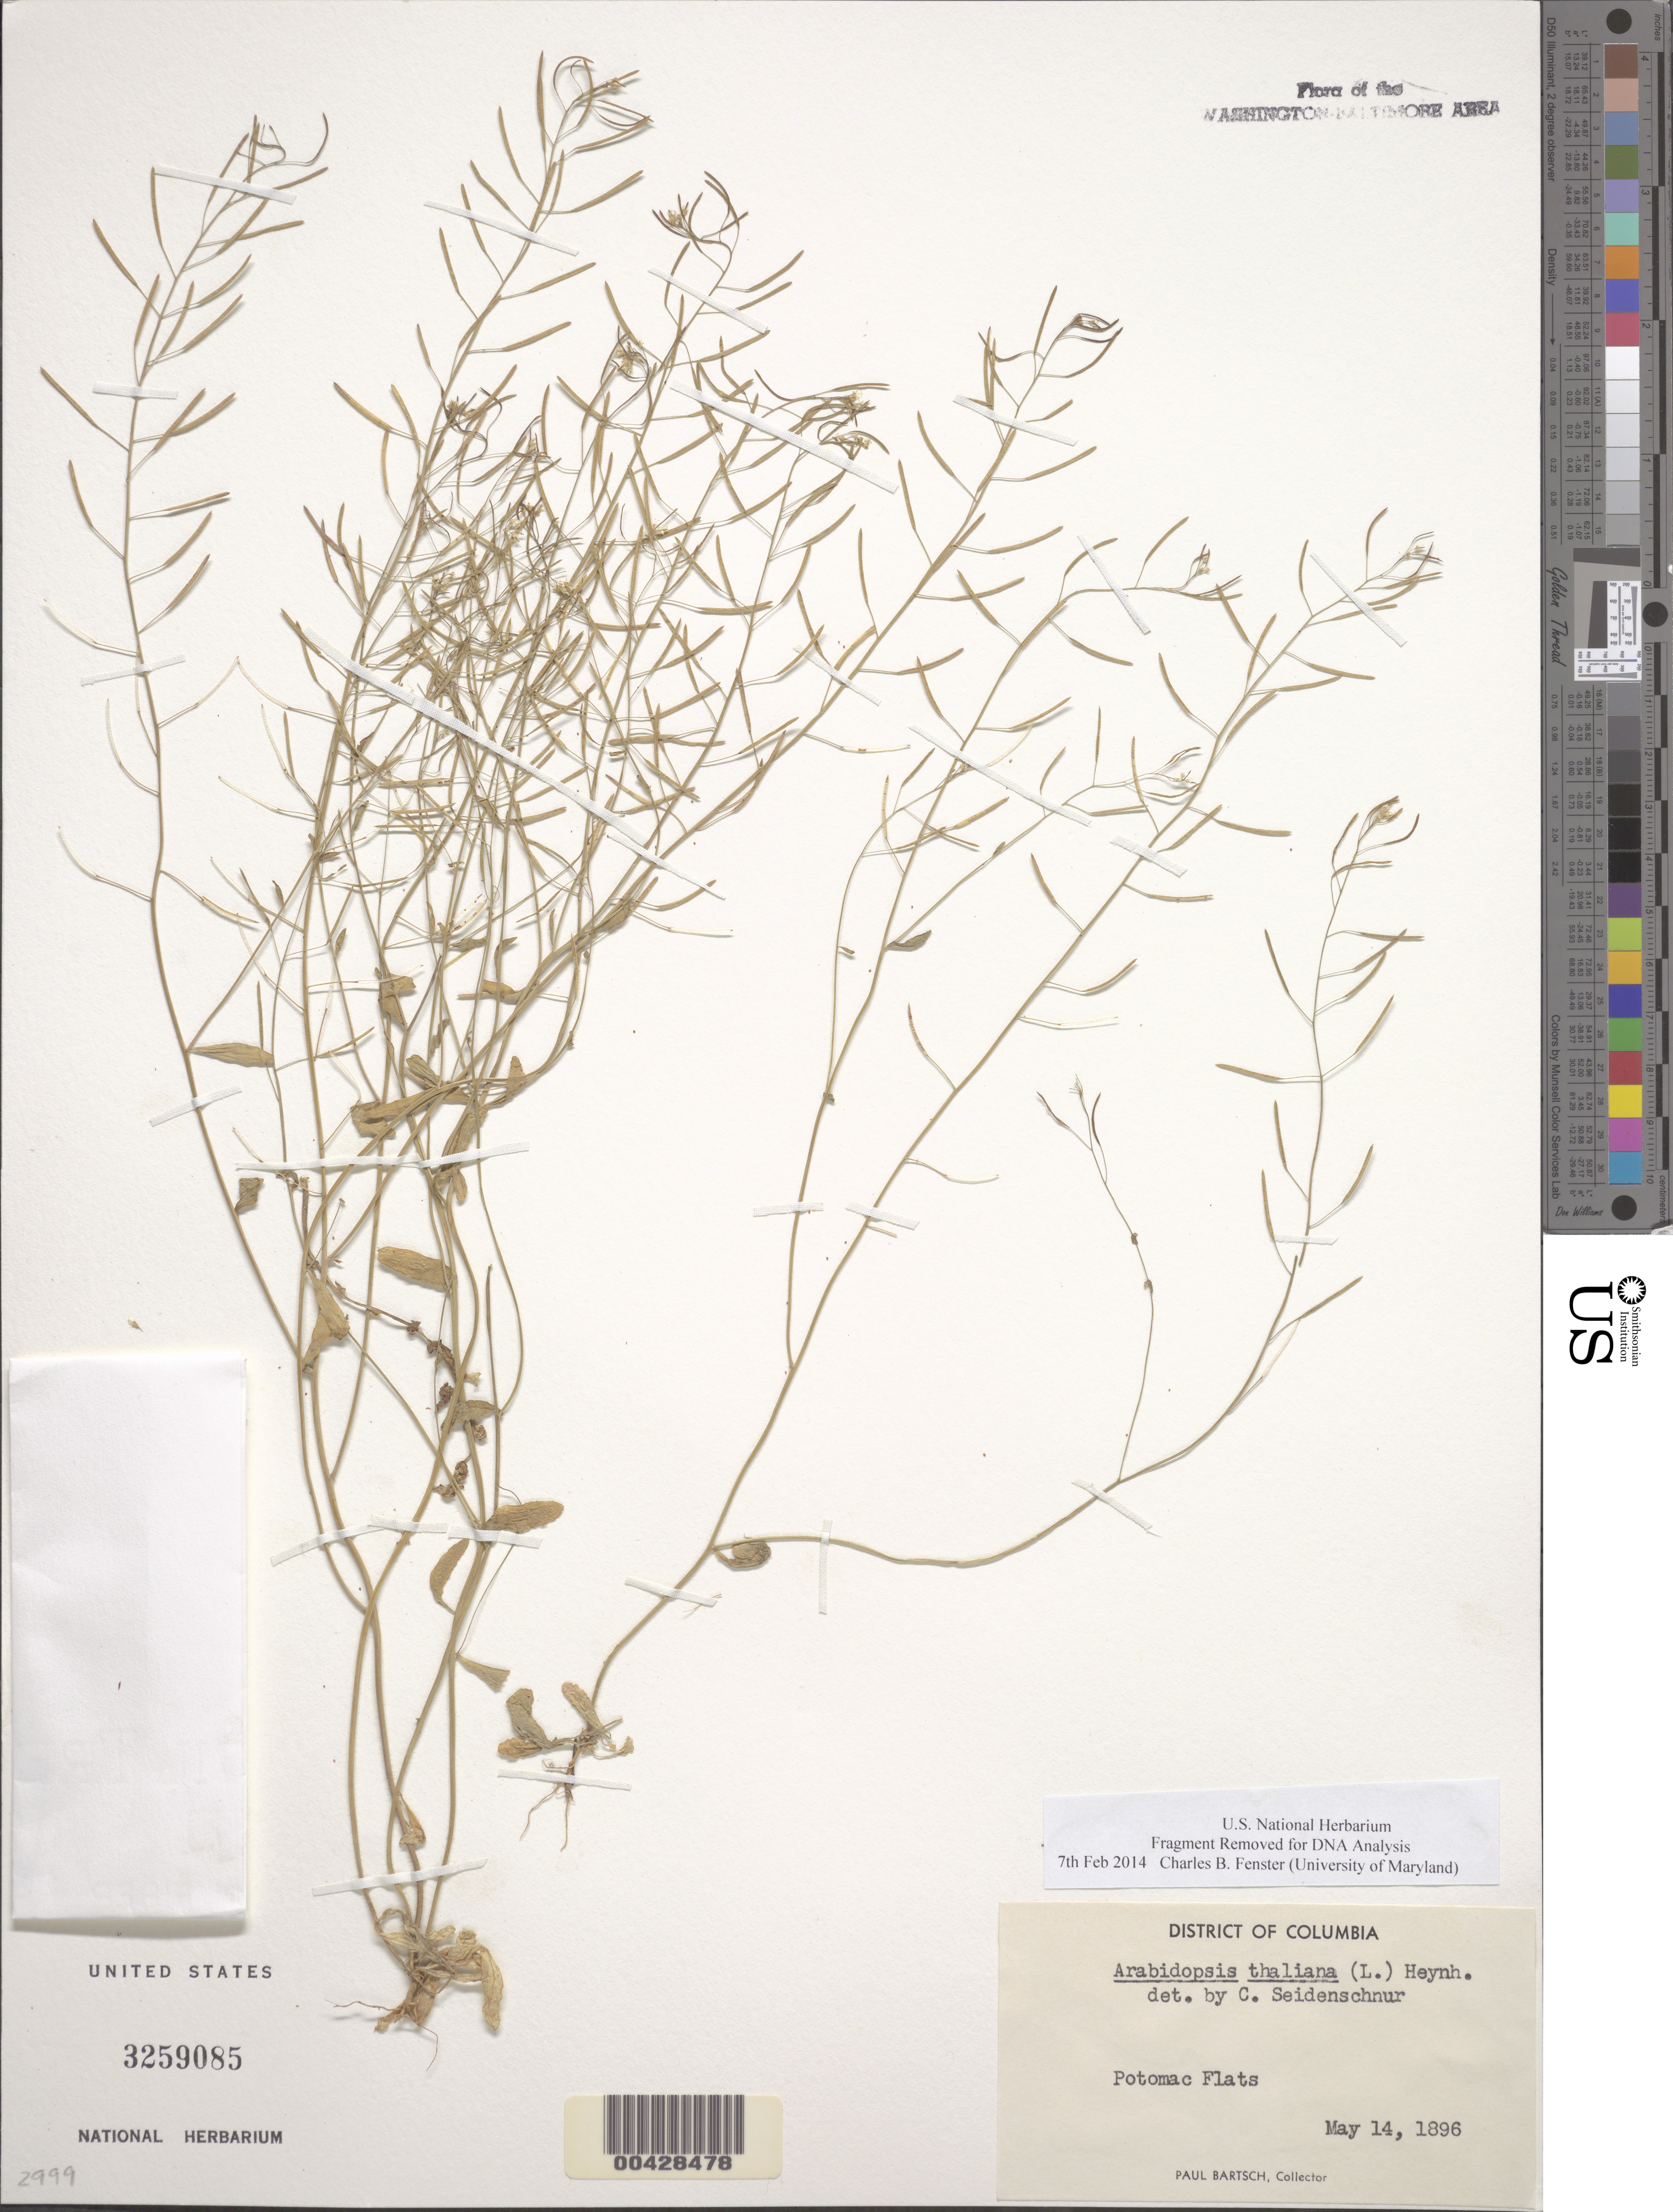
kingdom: Plantae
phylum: Tracheophyta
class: Magnoliopsida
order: Brassicales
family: Brassicaceae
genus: Arabidopsis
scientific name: Arabidopsis thaliana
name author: (L.) Heynh.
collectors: P. Bartsch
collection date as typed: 14 May 1896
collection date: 1896-05-14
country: United States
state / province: District of Columbia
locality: Potomac flats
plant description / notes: Fruit and seeds sampled for PPQ/USDA Botany Coll.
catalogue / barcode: US 3259085